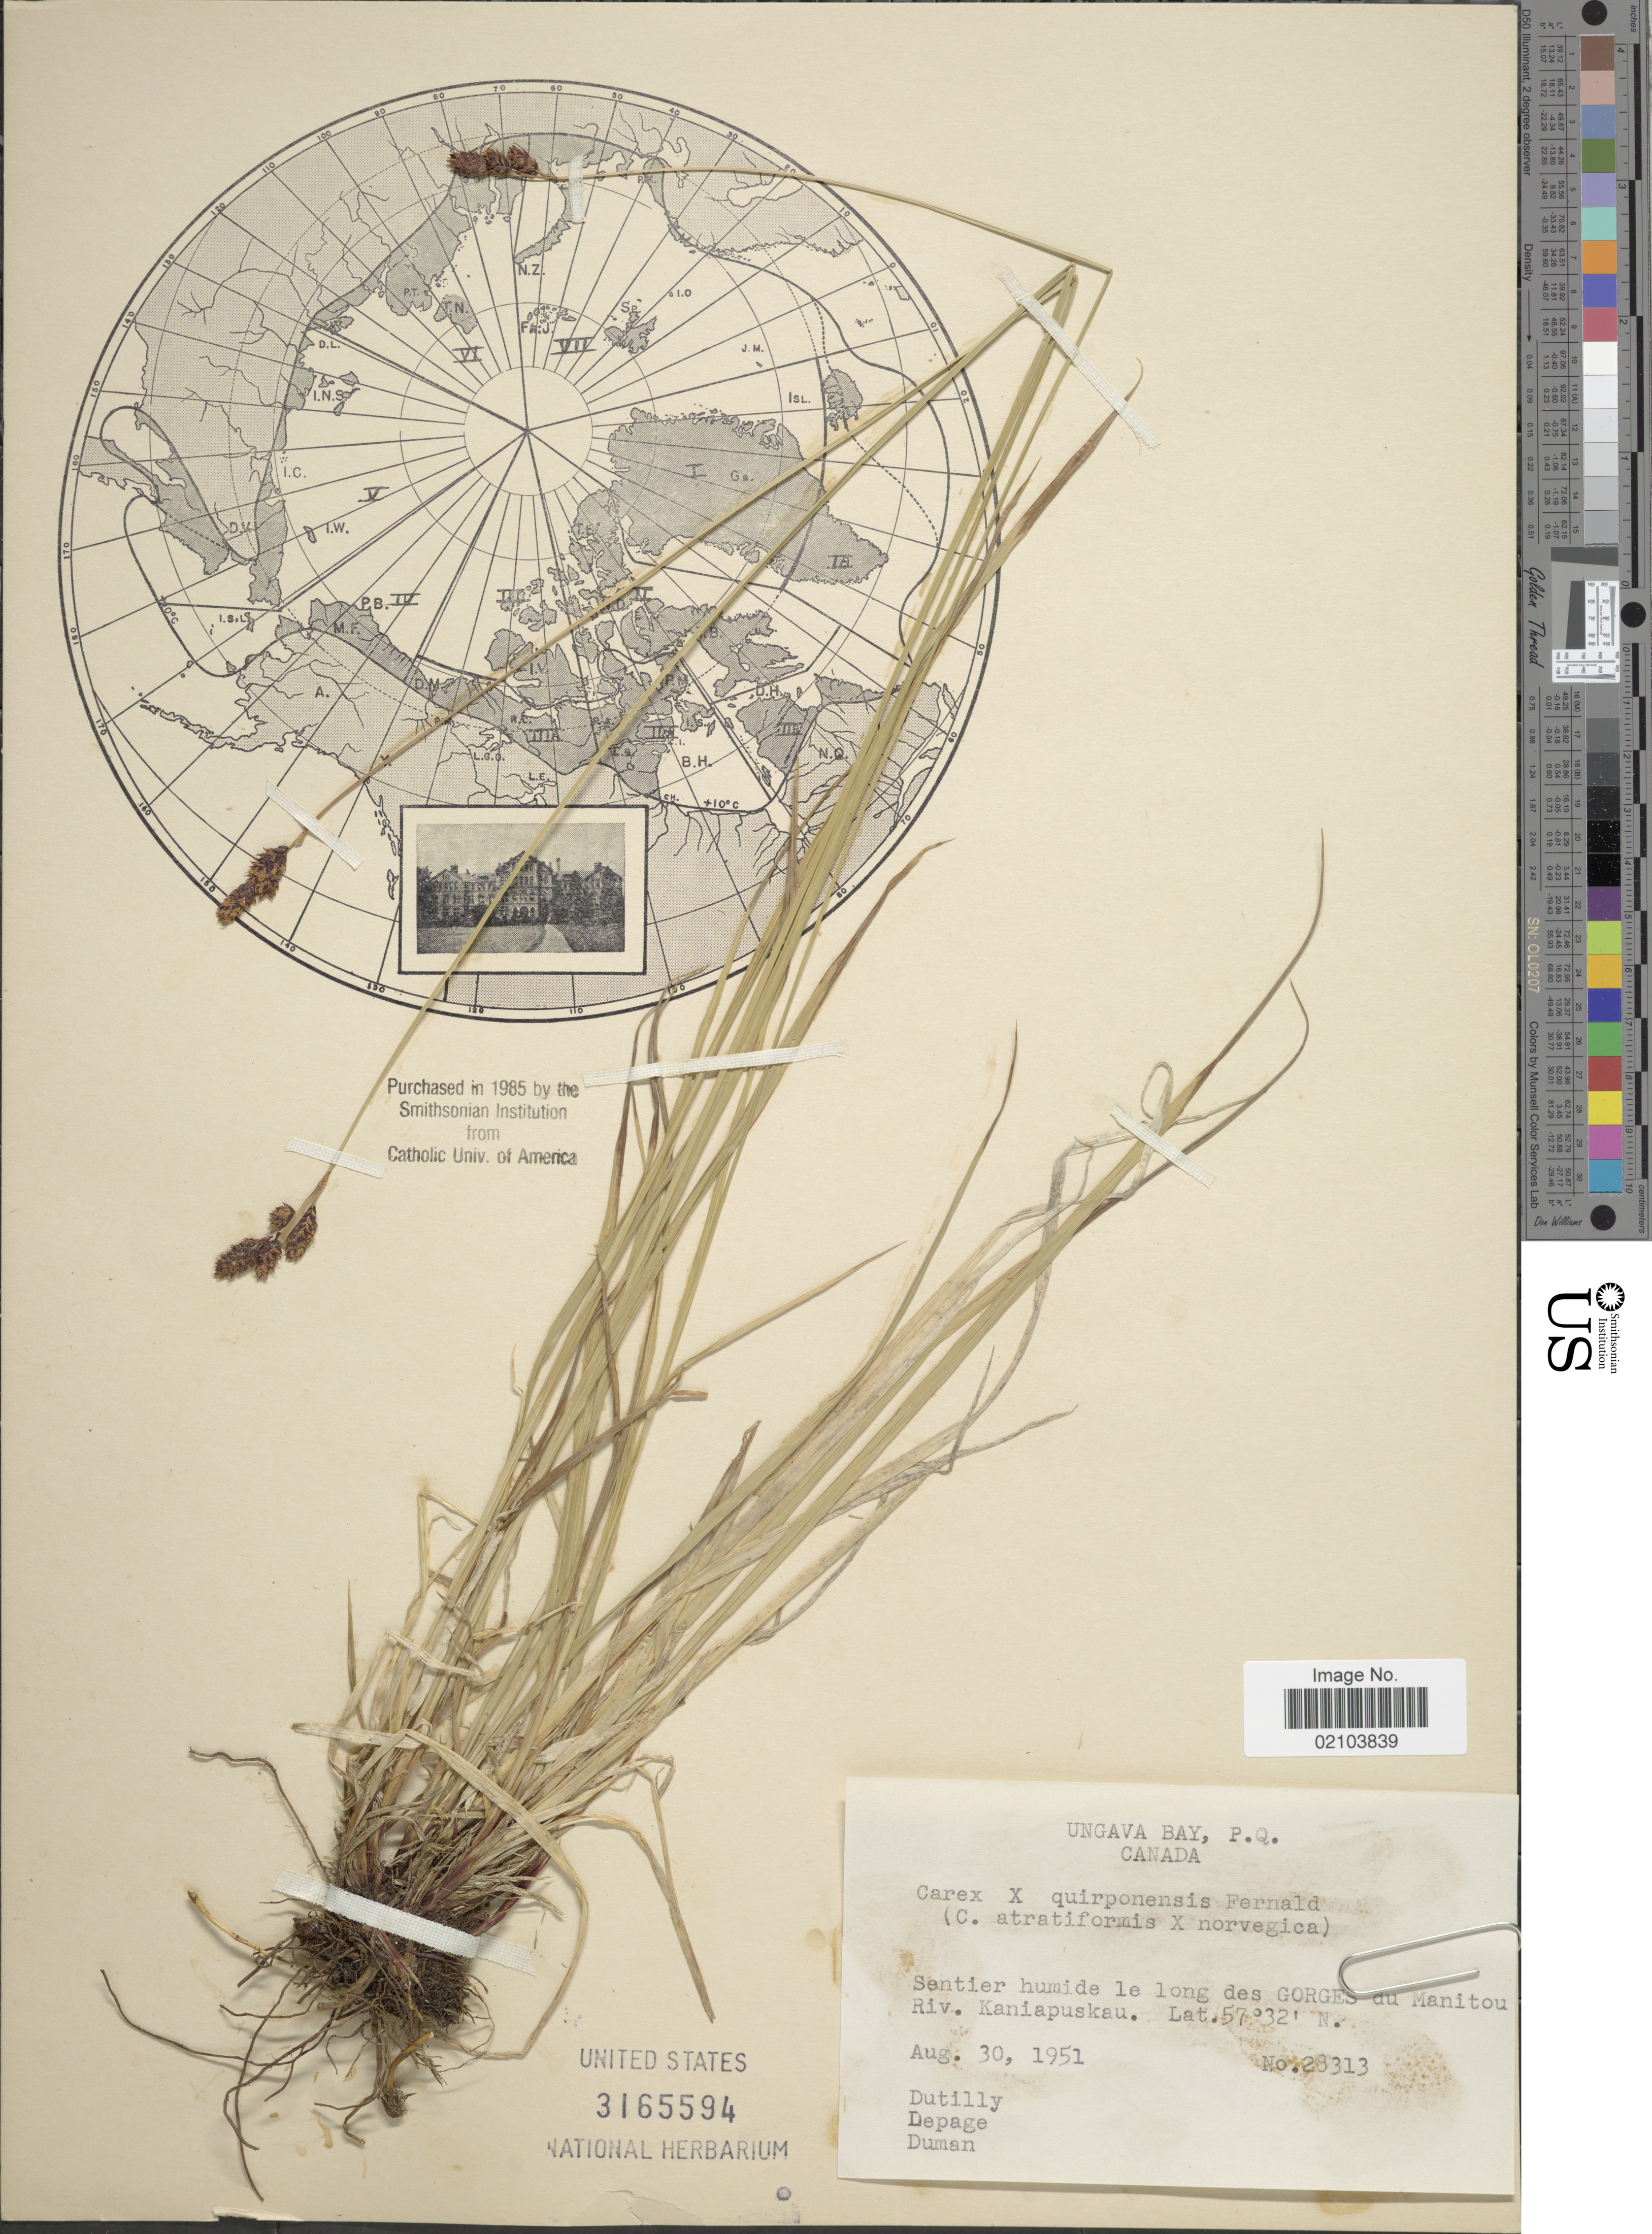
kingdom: Plantae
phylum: Tracheophyta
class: Liliopsida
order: Poales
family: Cyperaceae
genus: Carex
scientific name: Carex atratiformis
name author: Britton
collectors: -. Dutilly, -. LePage & -. Duman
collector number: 28313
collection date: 1951-08-30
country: Canada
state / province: Quebec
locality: Ungava Bay, P. Q. Gorges du Manitou Riv. Kaniapuskau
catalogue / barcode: US 3165594